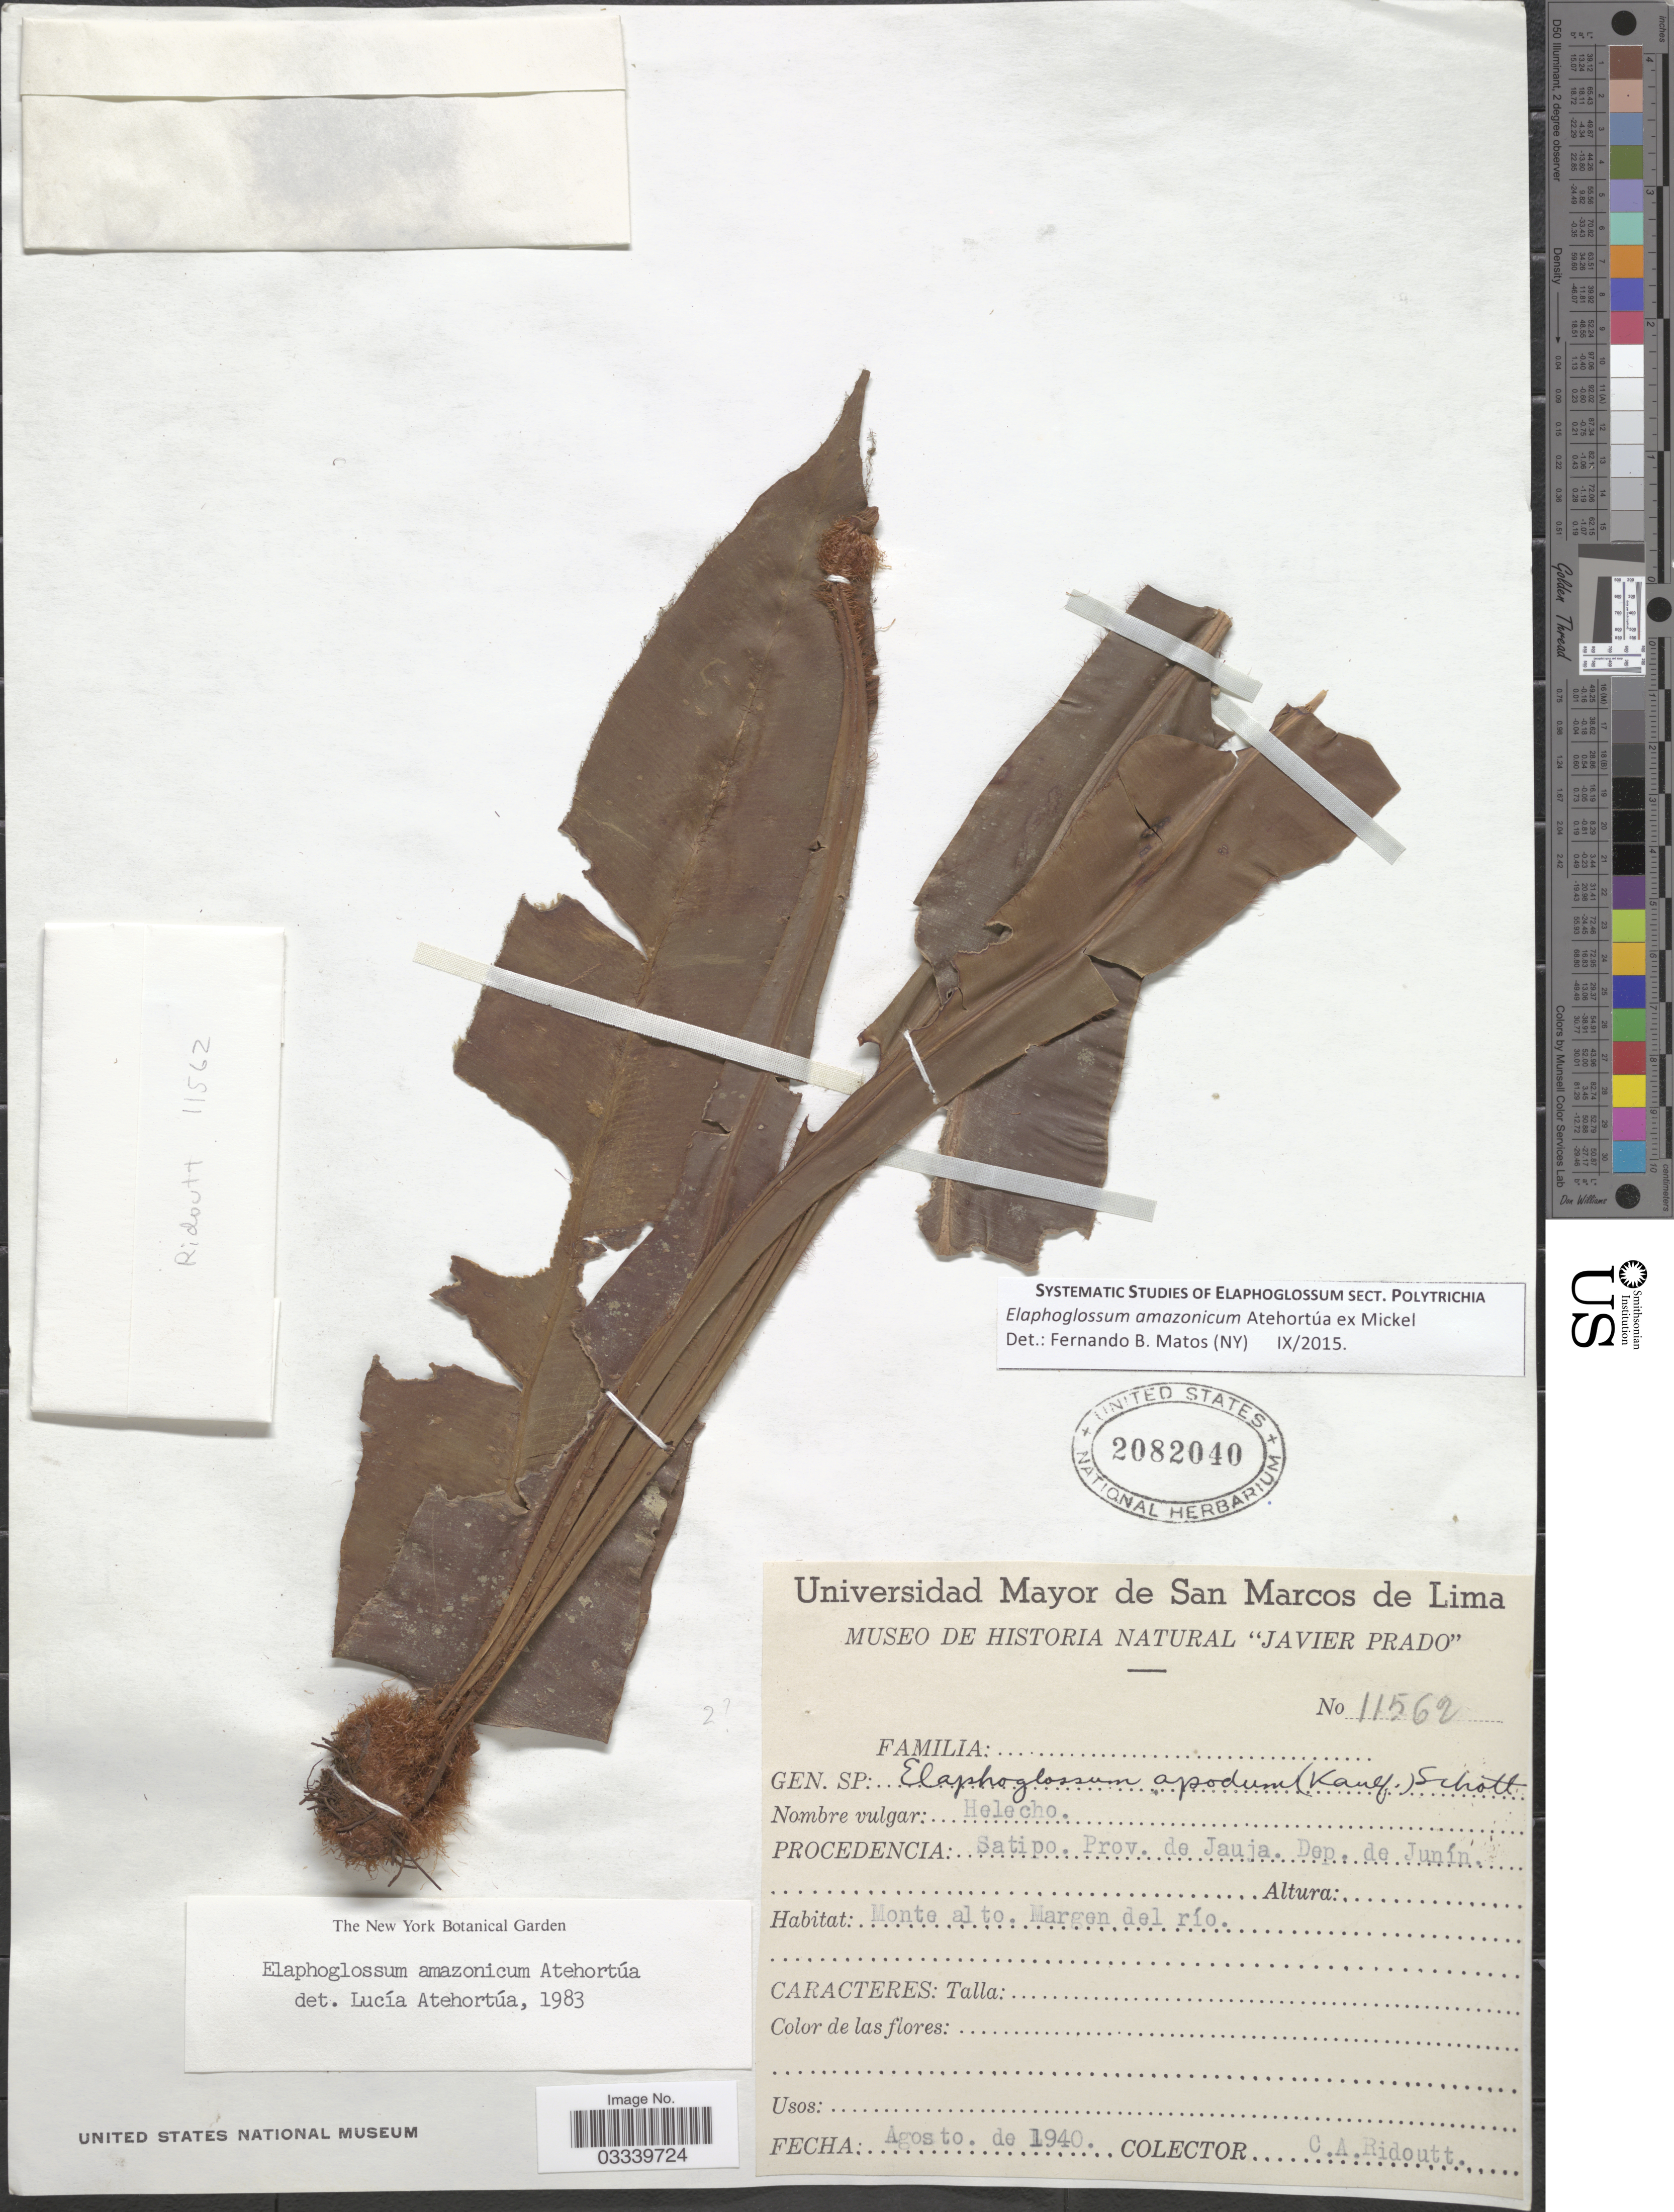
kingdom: Plantae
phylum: Tracheophyta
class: Polypodiopsida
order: Polypodiales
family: Dryopteridaceae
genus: Elaphoglossum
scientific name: Elaphoglossum amazonicum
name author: Atehortúa & Mickel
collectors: C. Ridoutt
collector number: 11562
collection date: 1940-08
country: Peru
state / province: Junín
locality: Procedencia Satipo. Prov de Jauja. Dep. de Junín. Monte al to. Margen del río.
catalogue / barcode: US 2082040